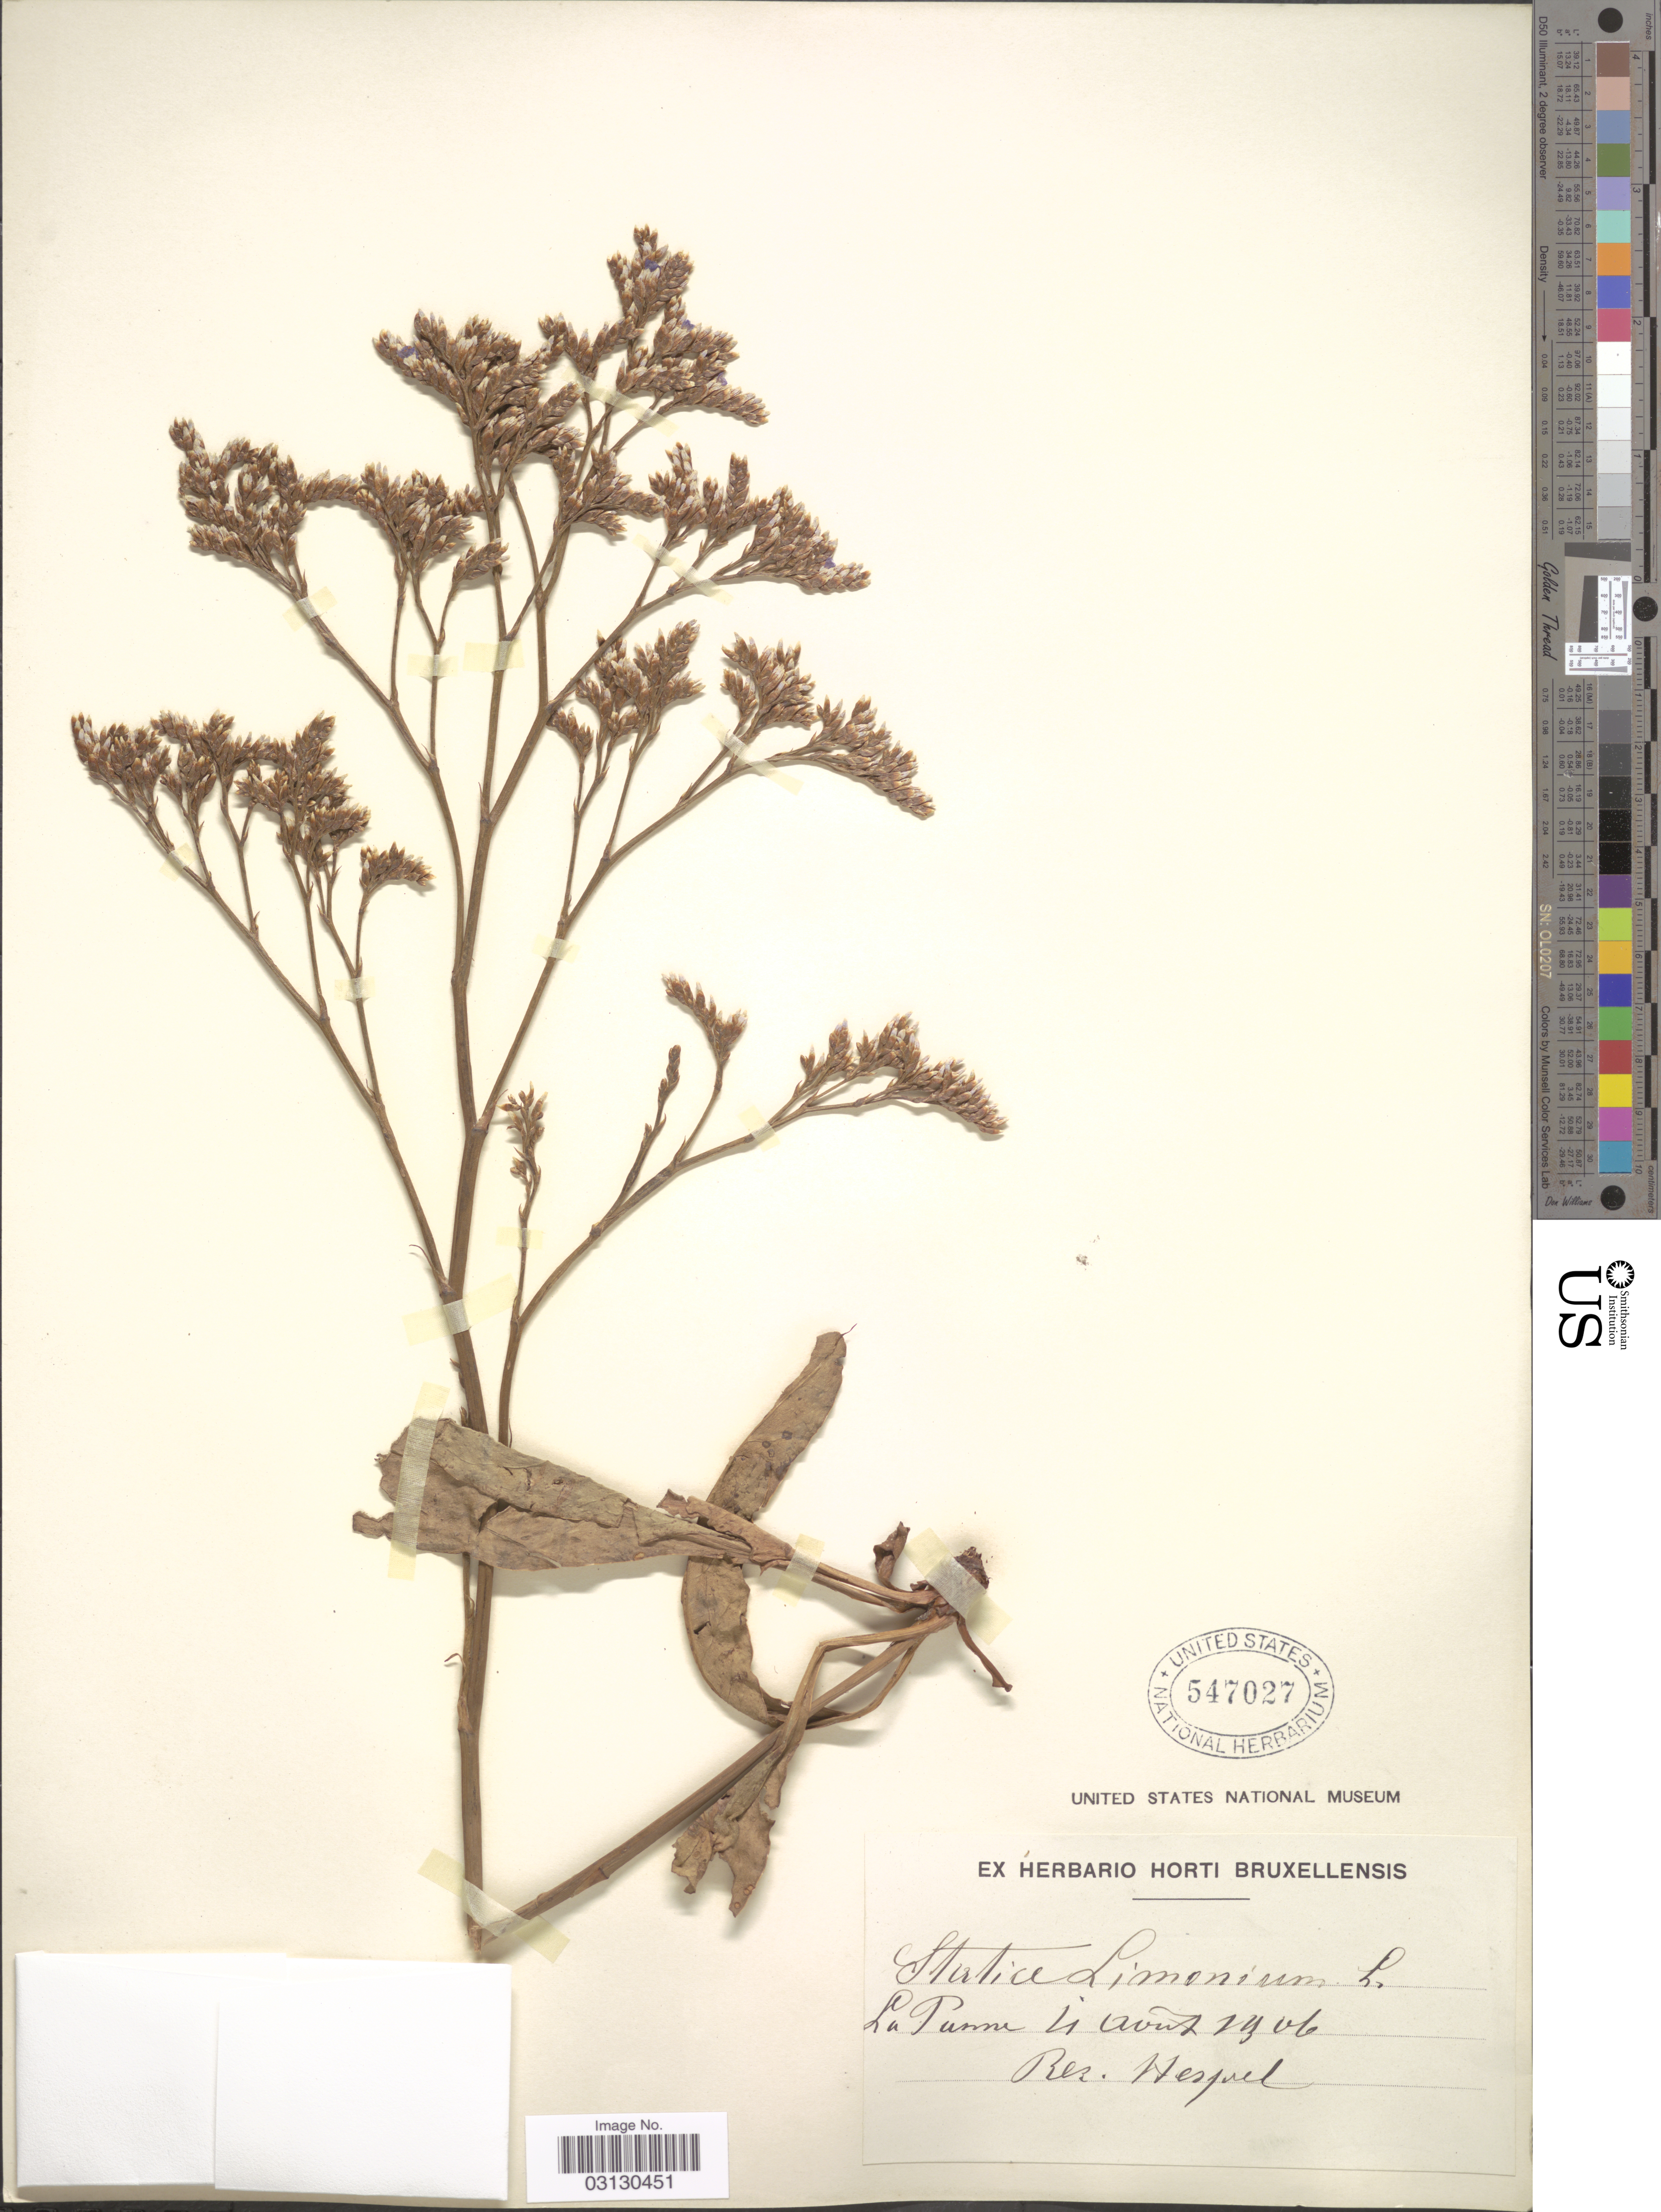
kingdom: Plantae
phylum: Tracheophyta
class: Magnoliopsida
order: Caryophyllales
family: Plumbaginaceae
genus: Limonium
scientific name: Limonium limonium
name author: (L.) A.Lyons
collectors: Hespel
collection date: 1906-08-04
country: Belgium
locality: La Panne.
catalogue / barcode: US 547027